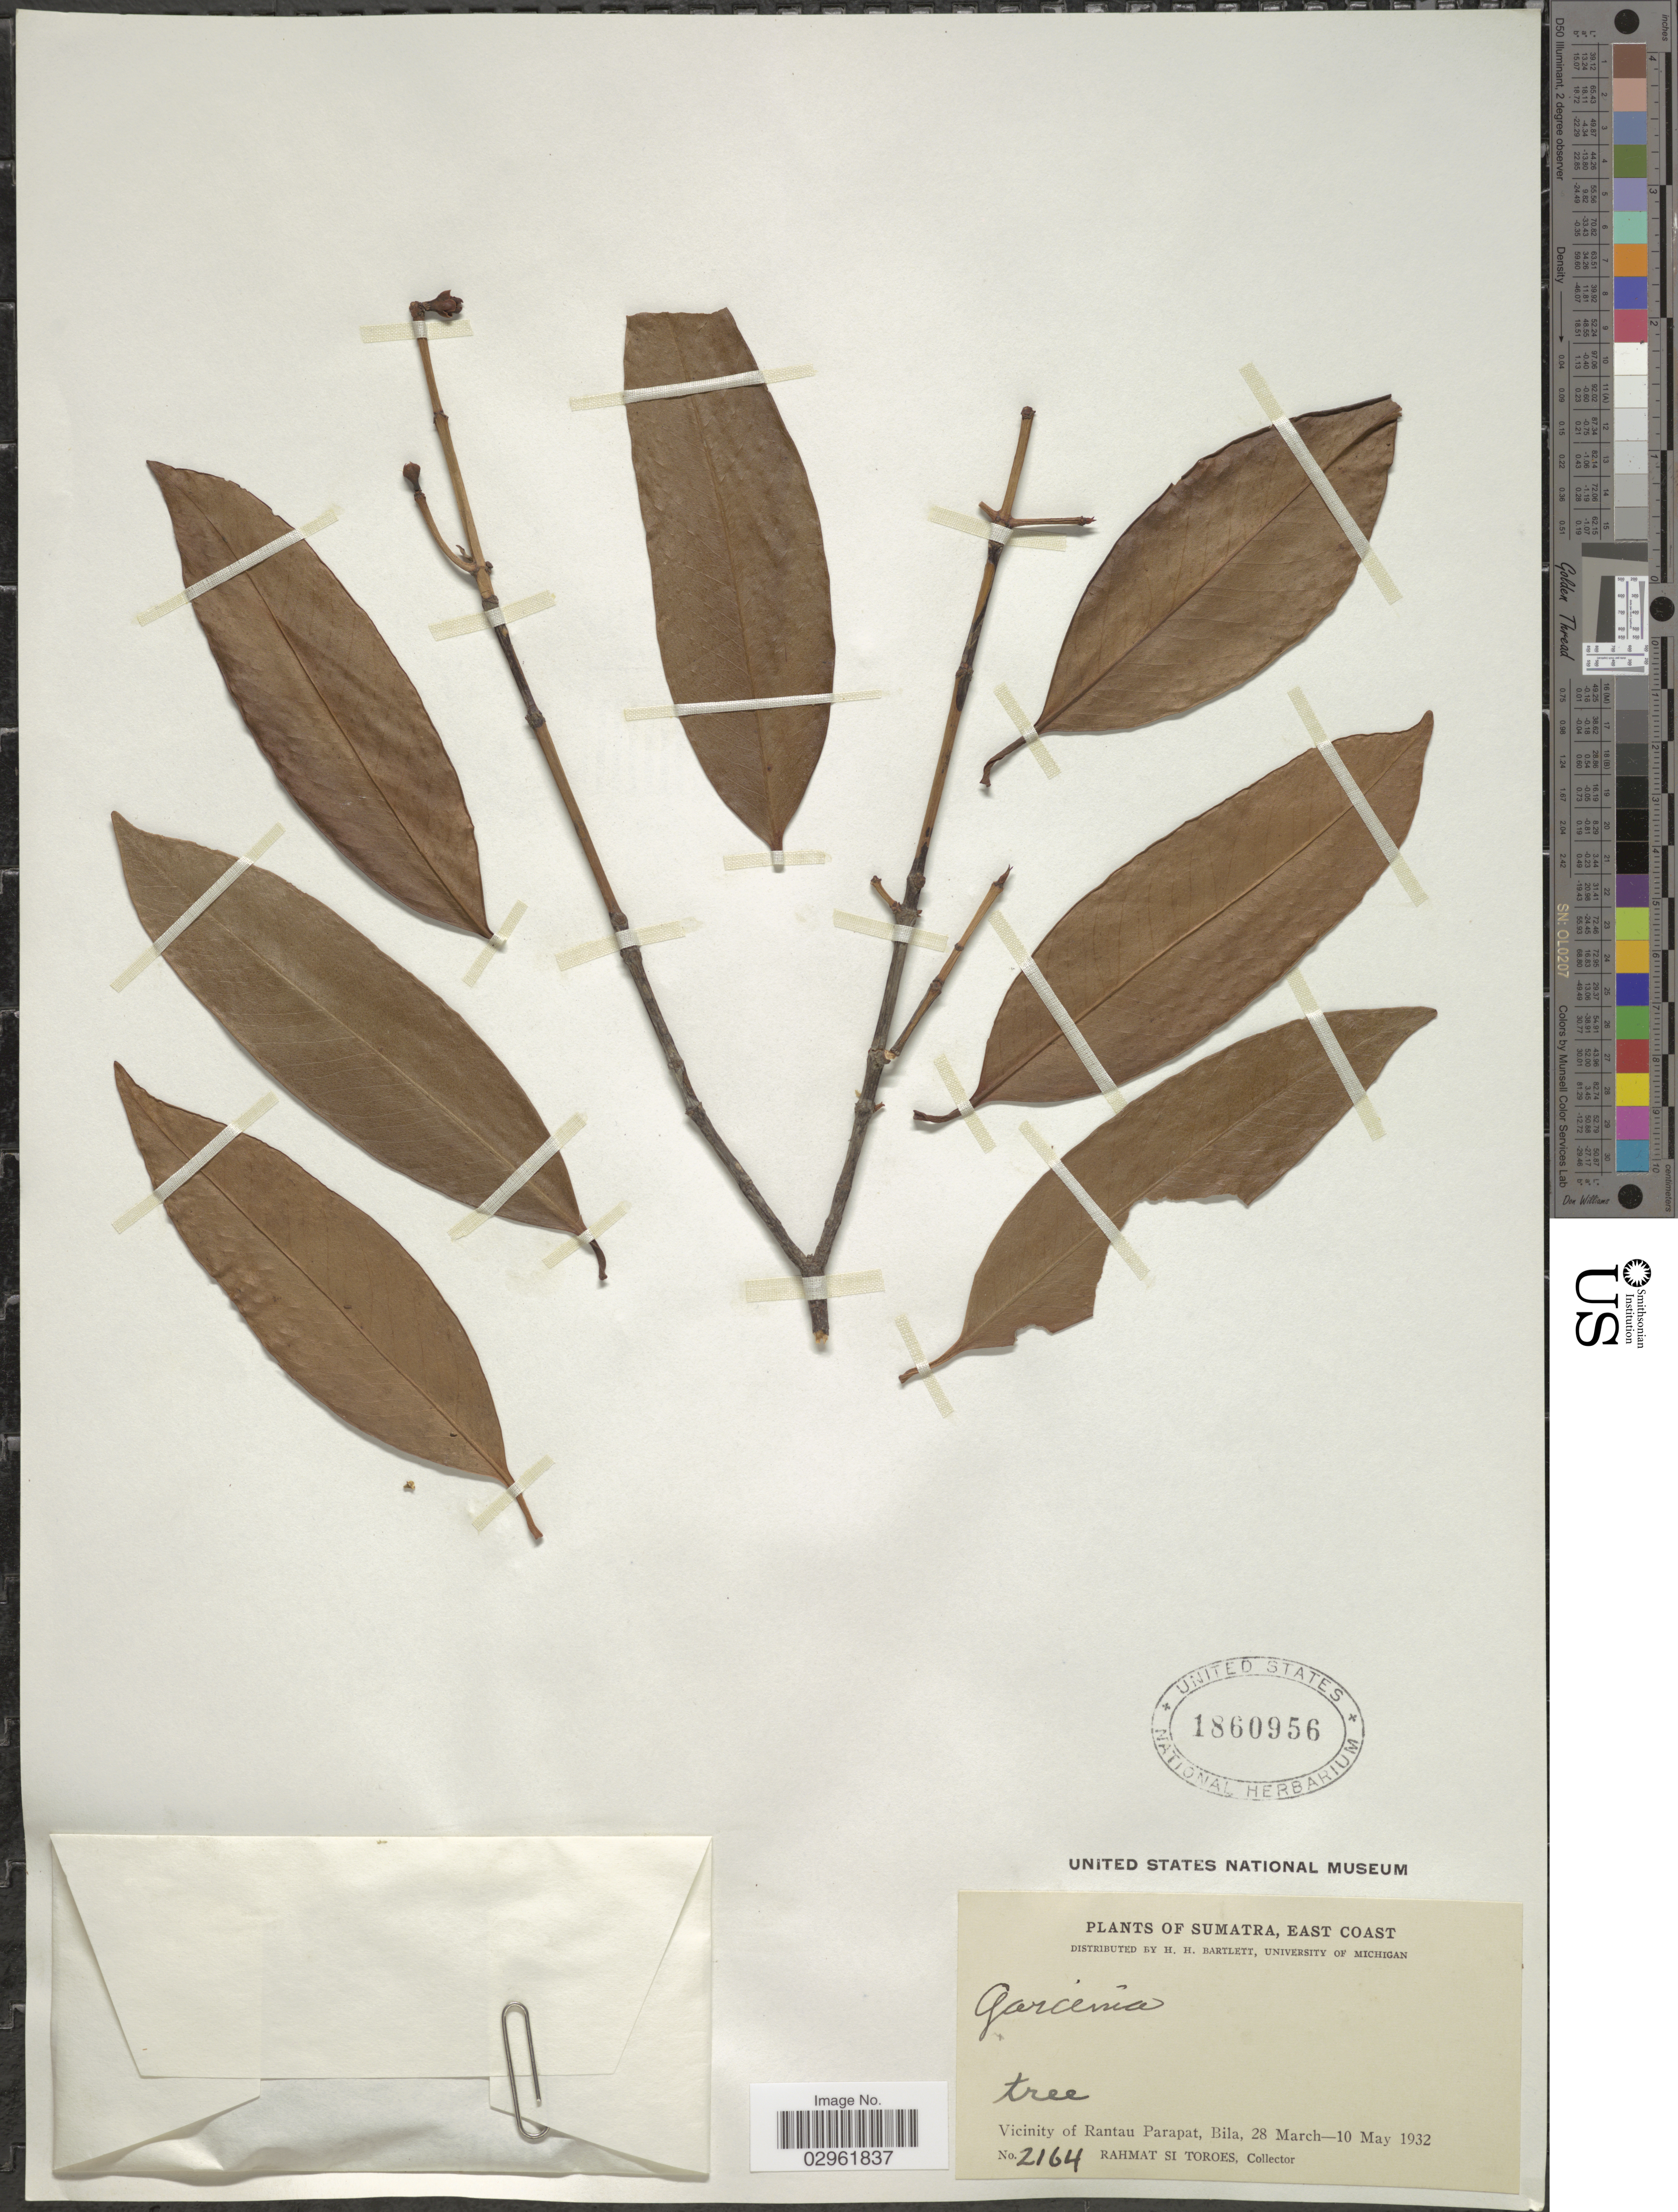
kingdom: Plantae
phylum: Tracheophyta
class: Magnoliopsida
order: Malpighiales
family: Clusiaceae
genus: Garcinia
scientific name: Garcinia sp.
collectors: Rahmat Si Boeea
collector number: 2164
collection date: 1932-03-28/1932-05-10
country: Indonesia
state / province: Sumatra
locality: East Coast, Vicinity of Rantau Parapat, Bila.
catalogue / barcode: US 1860956